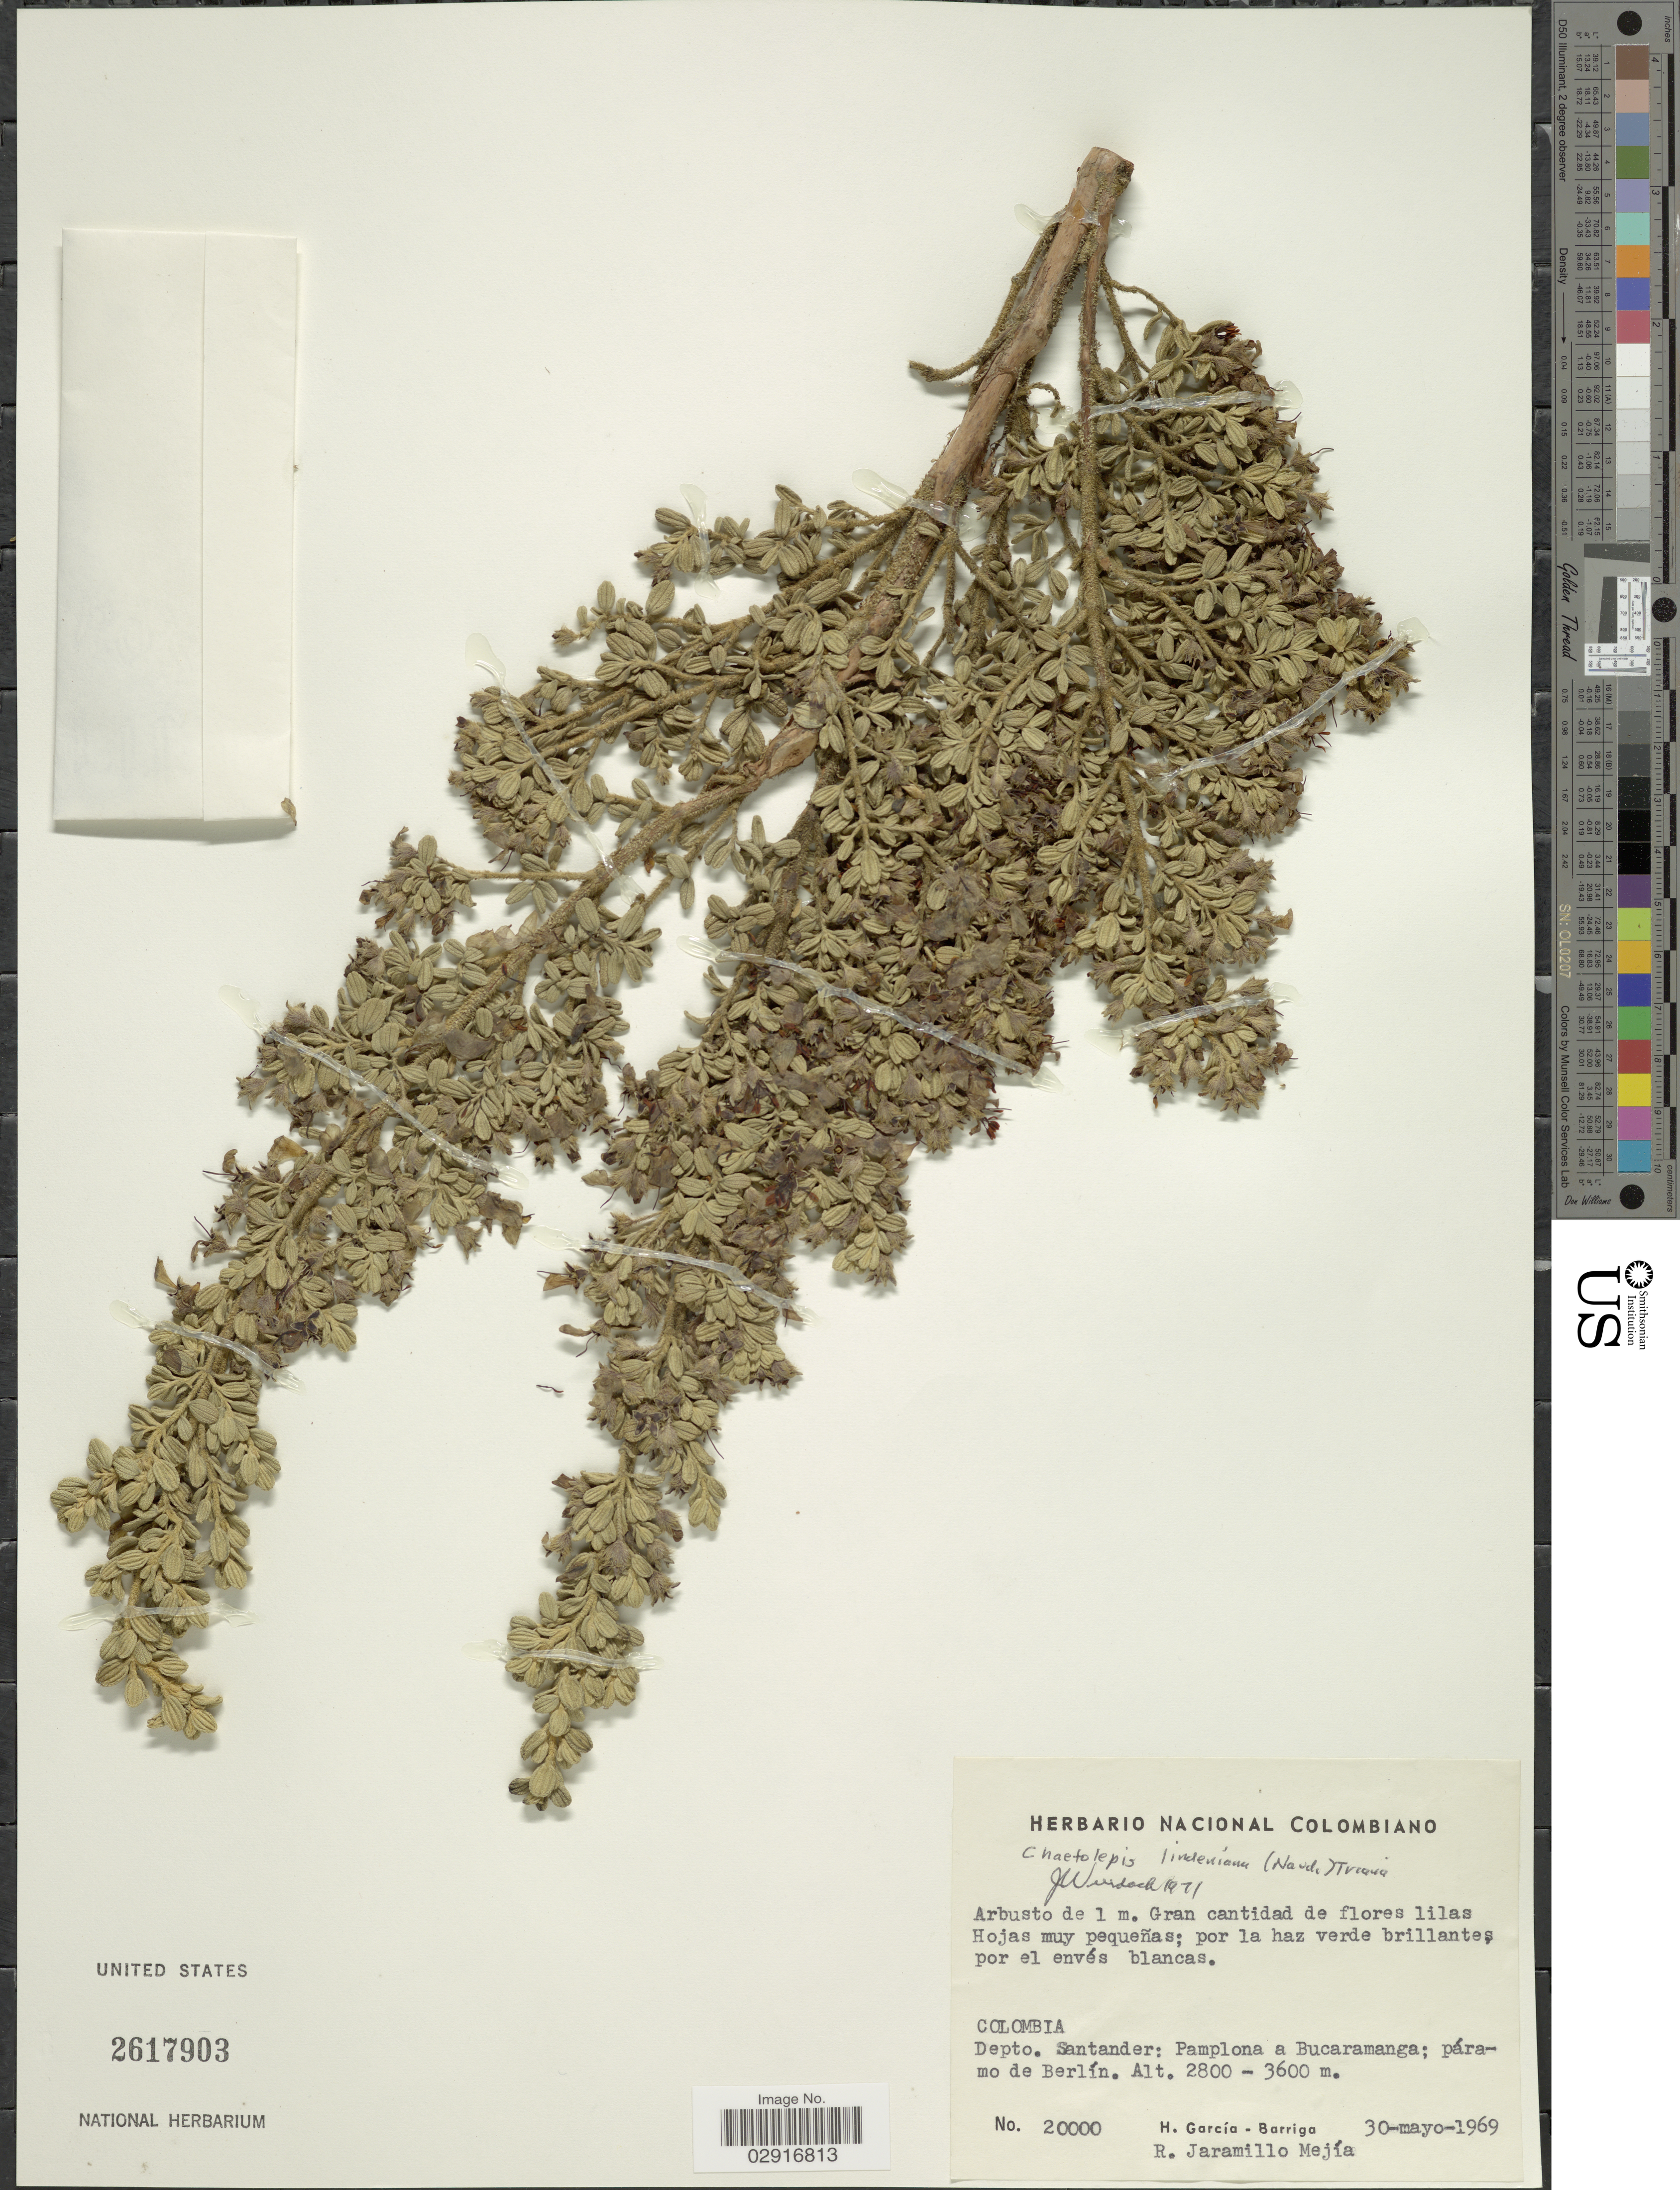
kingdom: Plantae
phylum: Tracheophyta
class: Magnoliopsida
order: Myrtales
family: Melastomataceae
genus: Chaetolepis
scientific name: Chaetolepis lindeniana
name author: (Naudin) Triana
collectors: H. García Barriga & R. Jaramillo M.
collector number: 20000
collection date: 1969-05-30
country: Colombia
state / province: Santander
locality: Depto. Santander: Pamplona a Bucaramanga; páramo de Berlín.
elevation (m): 2800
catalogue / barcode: US 2617903